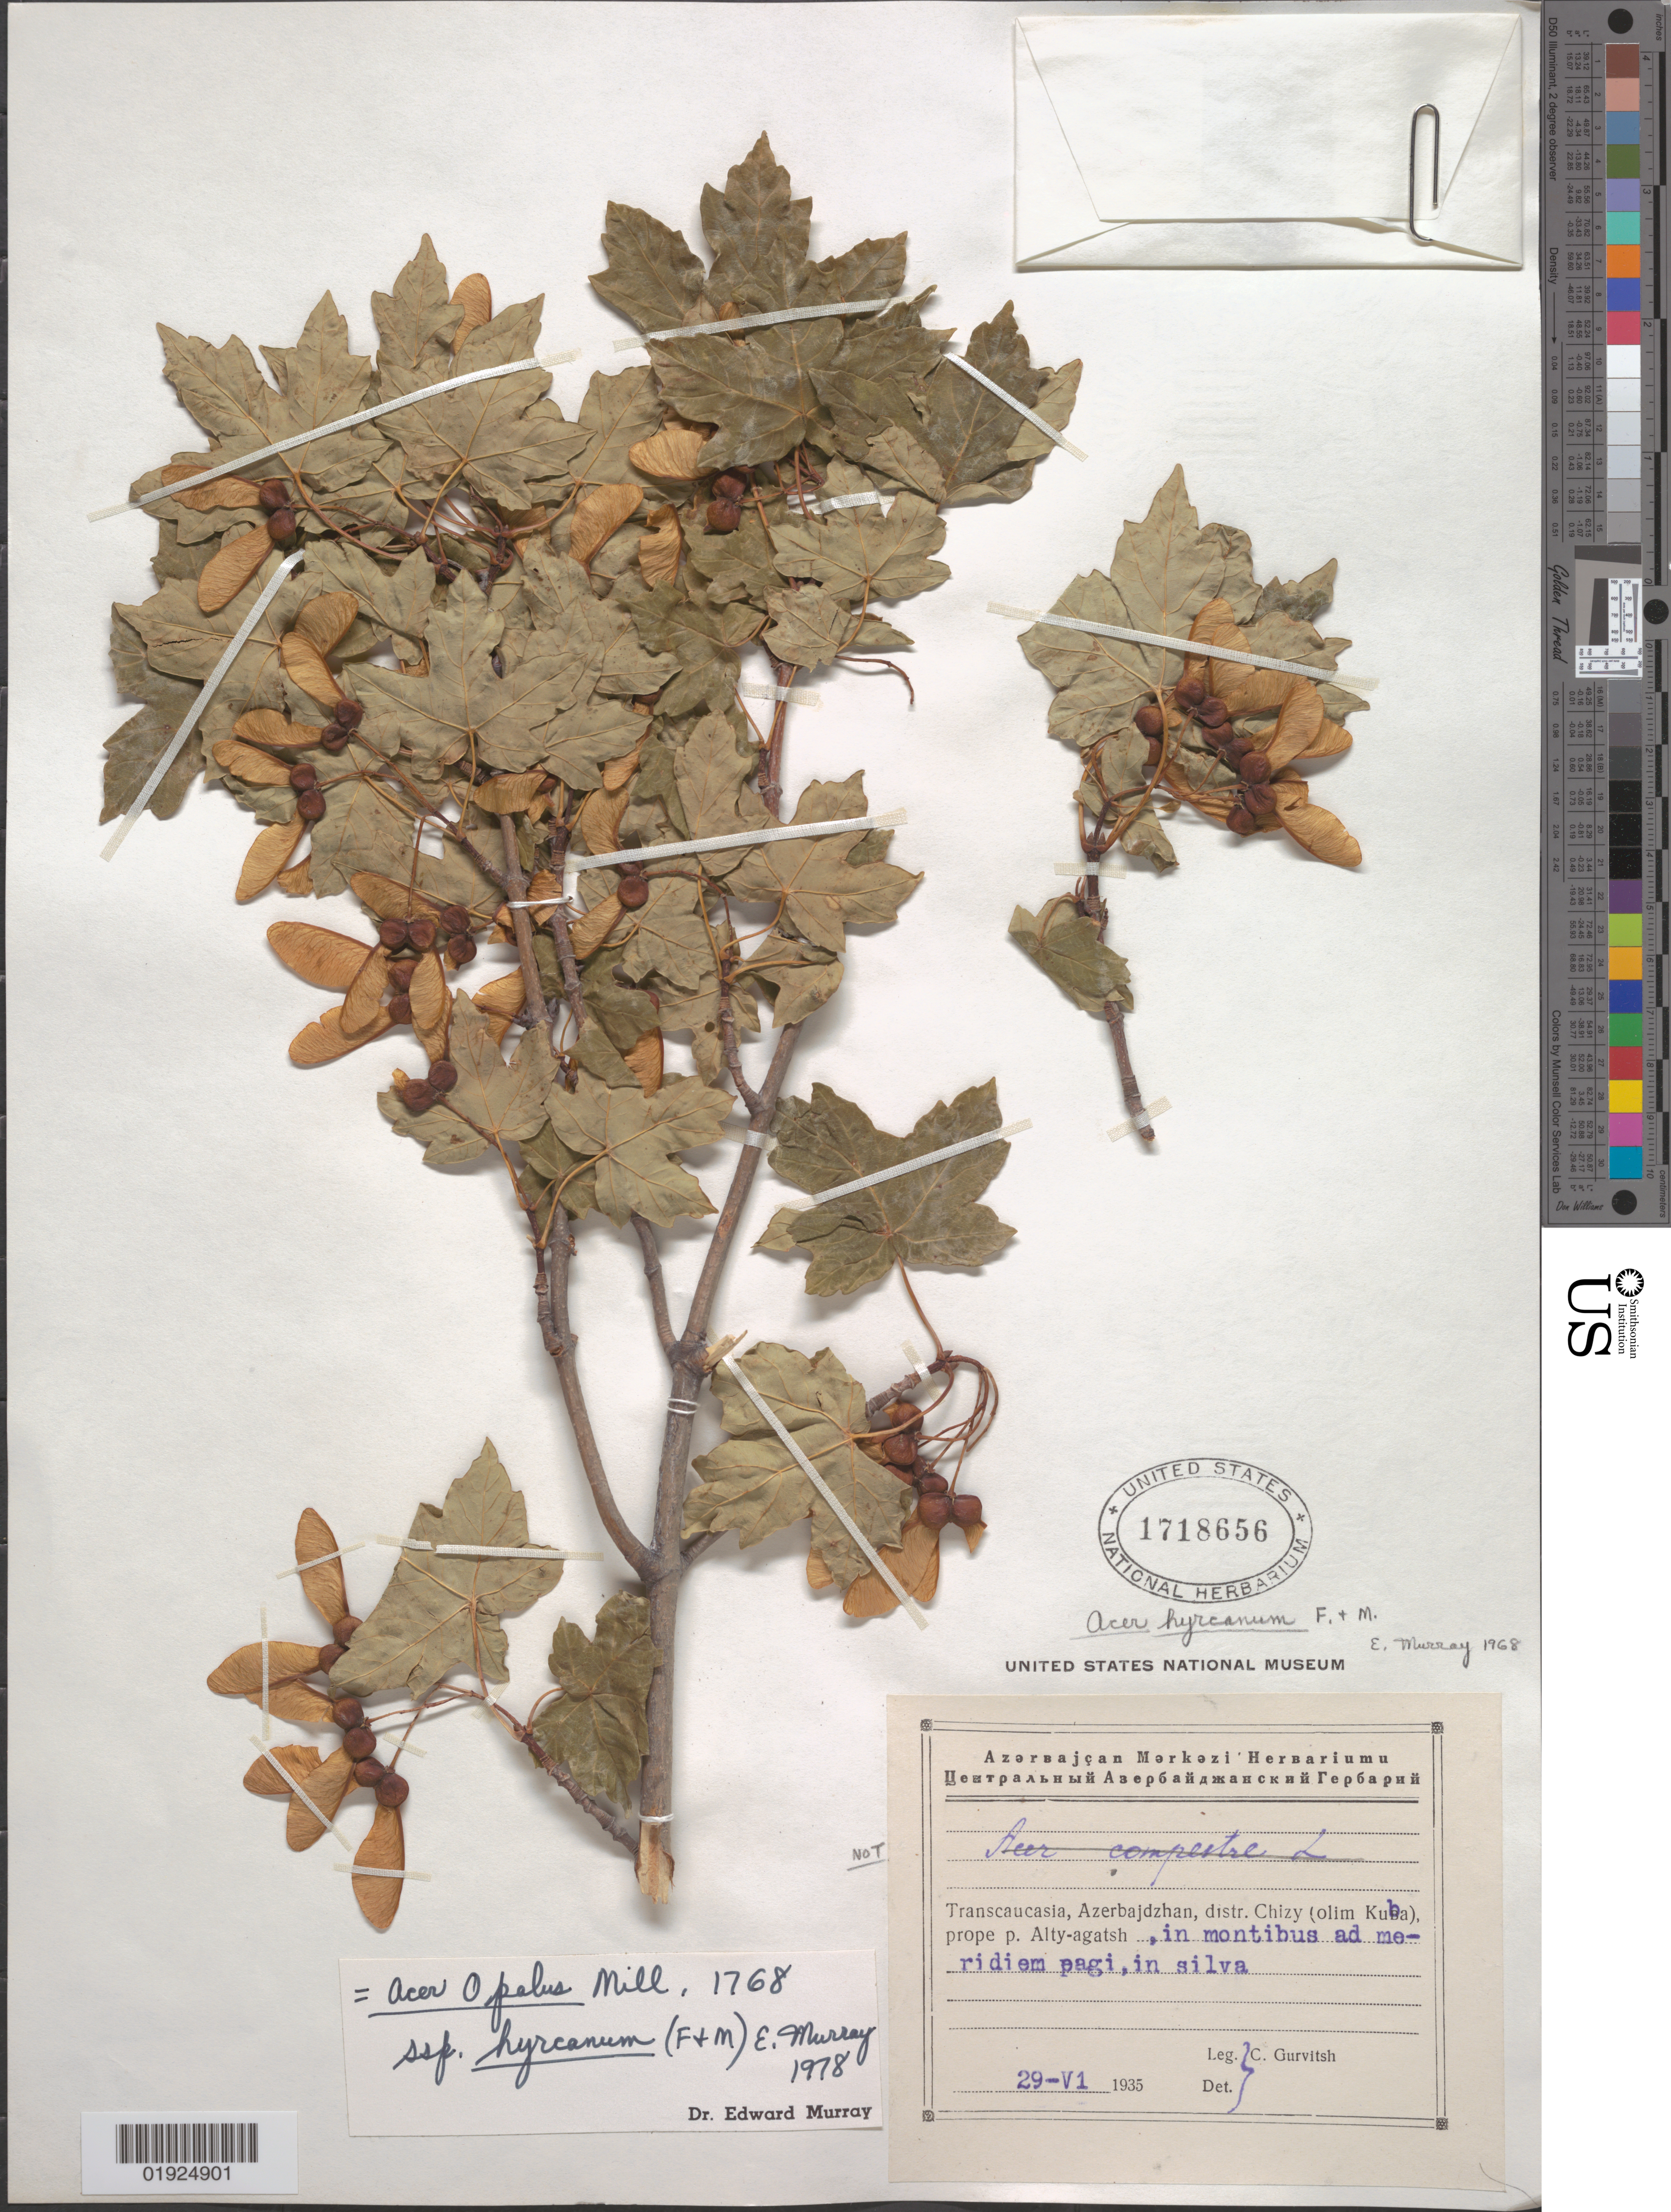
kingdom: Plantae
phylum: Tracheophyta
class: Magnoliopsida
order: Sapindales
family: Sapindaceae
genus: Acer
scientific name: Acer opalus subsp. hyrcanum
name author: (Fisch. & C.A. Mey.) A.E. Murray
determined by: Murray, Edward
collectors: C. Gurvitsh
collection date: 1935-06-29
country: Azerbaijan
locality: Transcaucasia, Azerbajdzhan, Distr. Chizy (olim Kuba), prope p. Alty-agatsh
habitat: In montibus ad meridiem pagi, in silva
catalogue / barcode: US 1718656